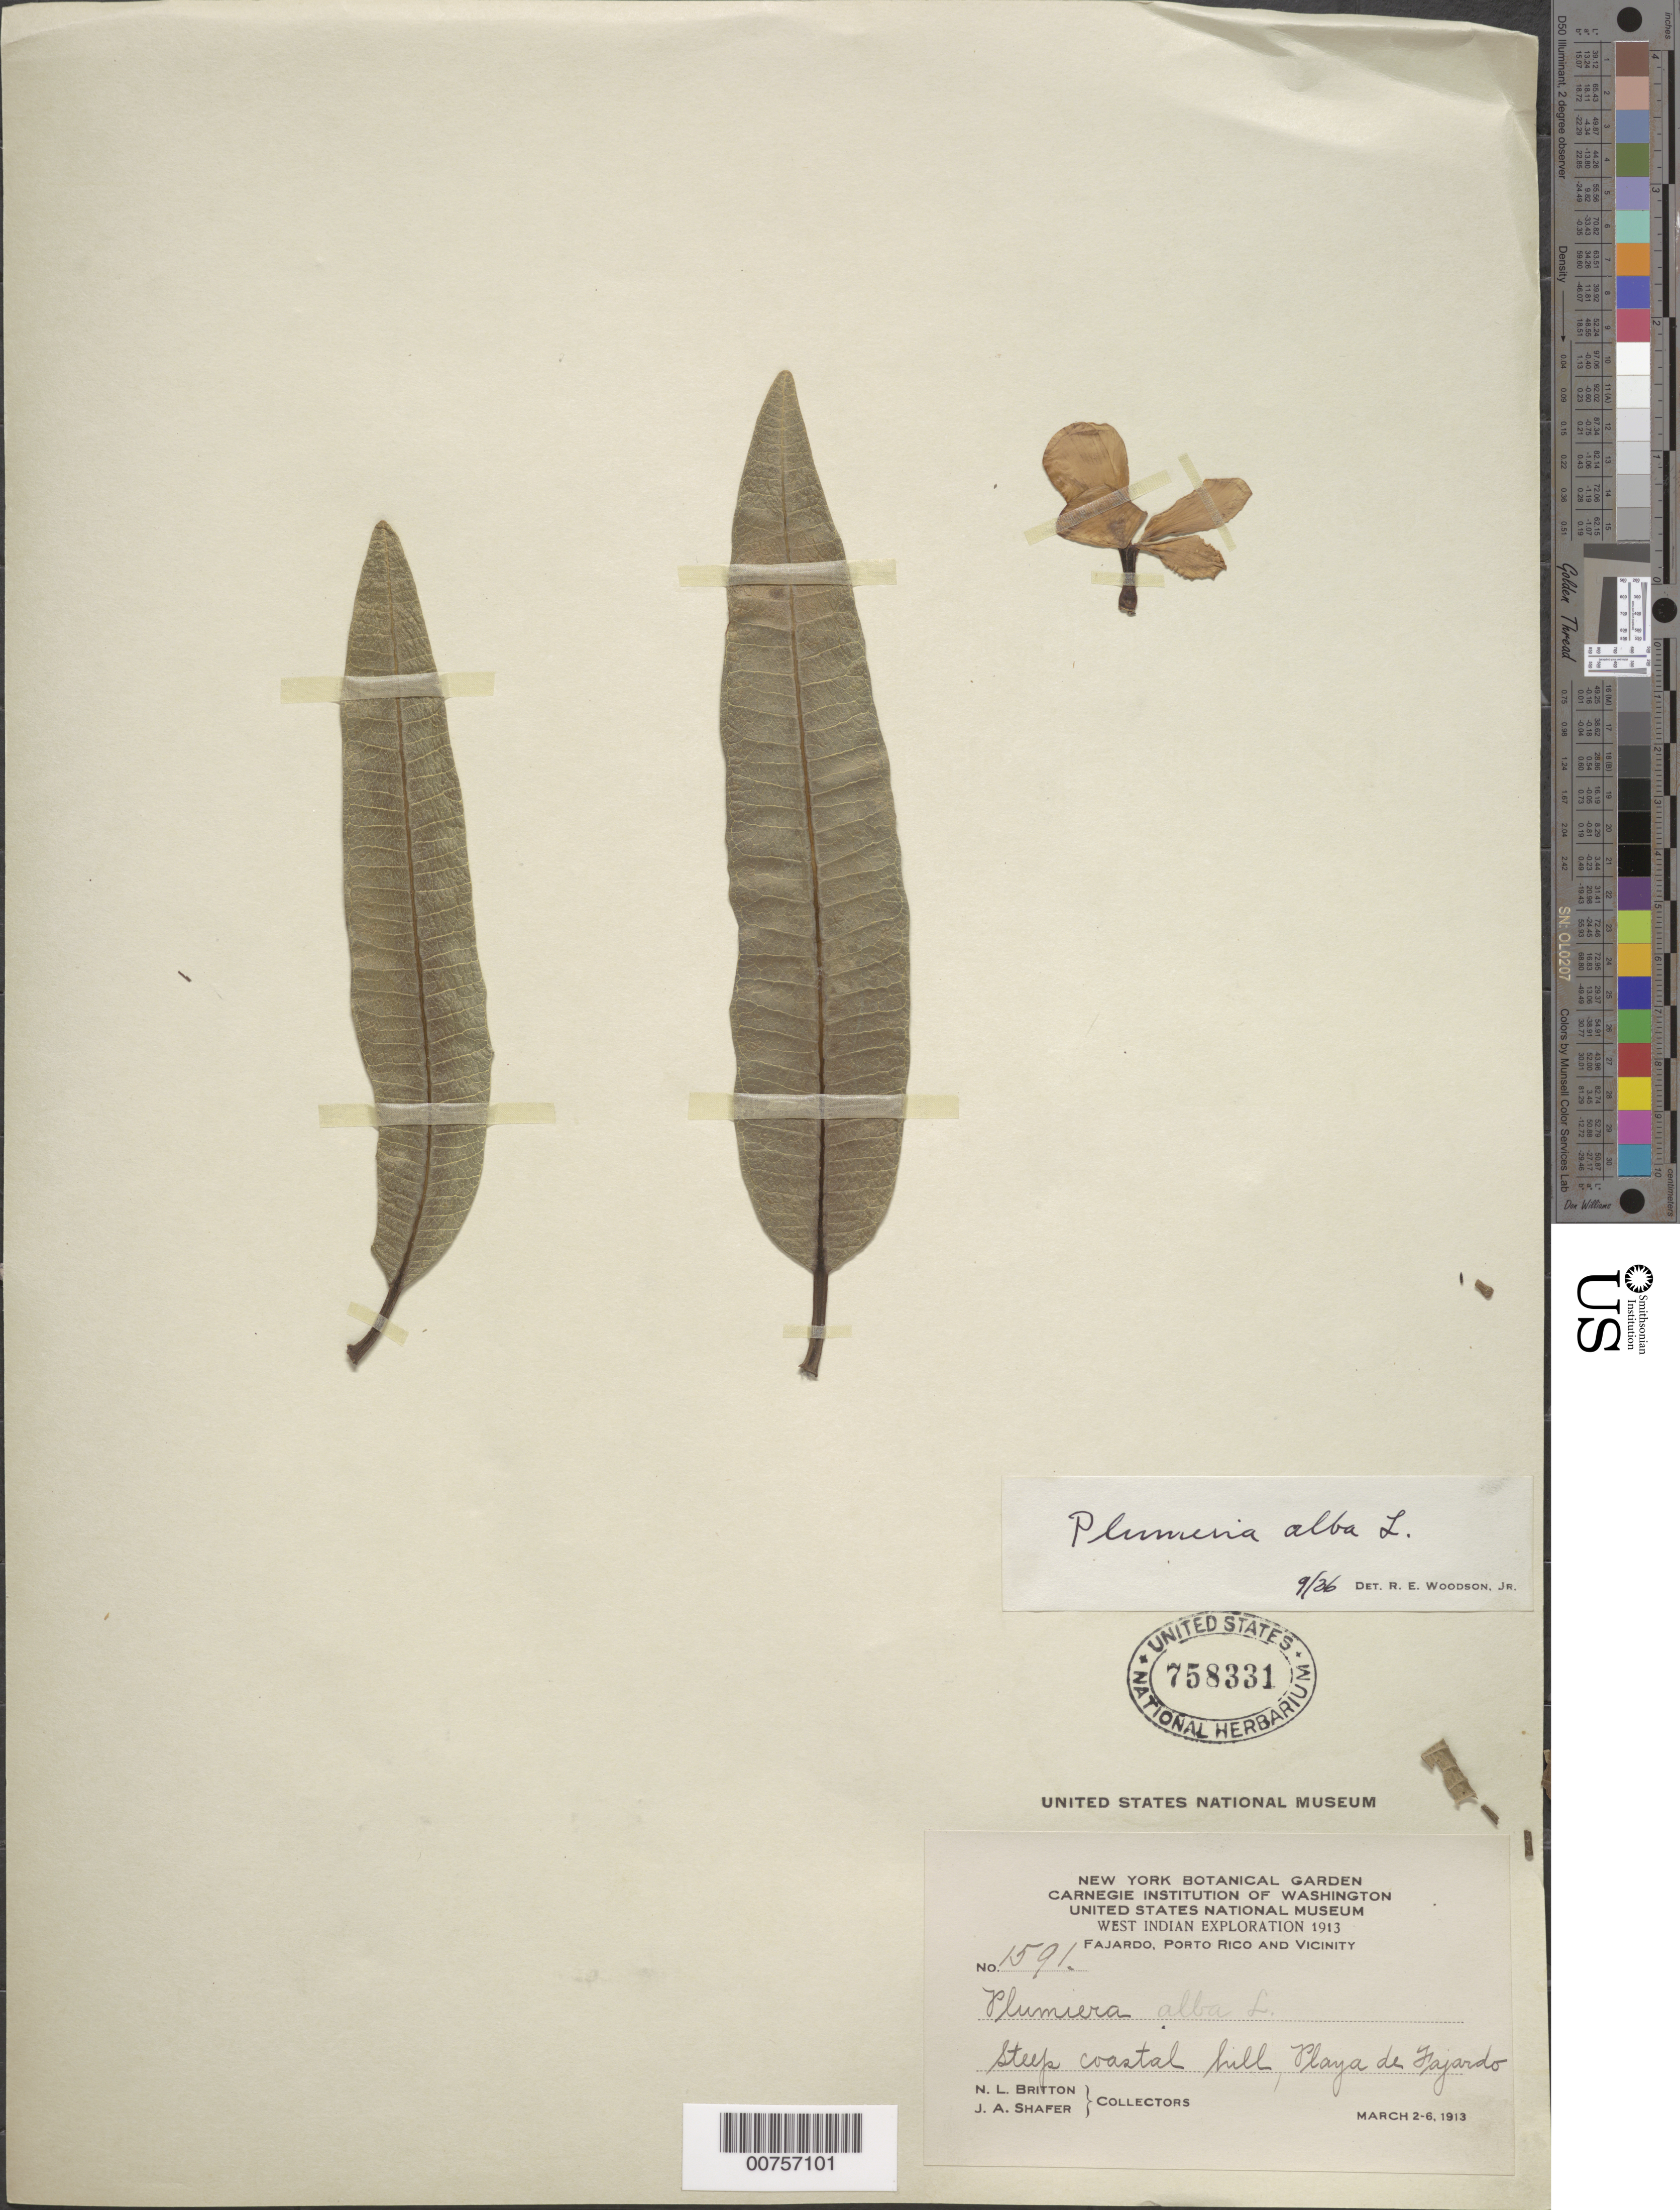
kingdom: Plantae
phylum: Tracheophyta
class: Magnoliopsida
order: Gentianales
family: Apocynaceae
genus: Plumeria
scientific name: Plumeria alba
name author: L.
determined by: Woodson, R. E., Jr.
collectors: N. Britton & J. A. Shafer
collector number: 1591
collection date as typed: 02 Mar 1913 to 06 Mar 1913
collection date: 1913-03-02/1913-03-06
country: Puerto Rico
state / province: Fajardo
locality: Fajardo, Playa de Fajardo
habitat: Steep coastal hill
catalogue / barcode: US 758331